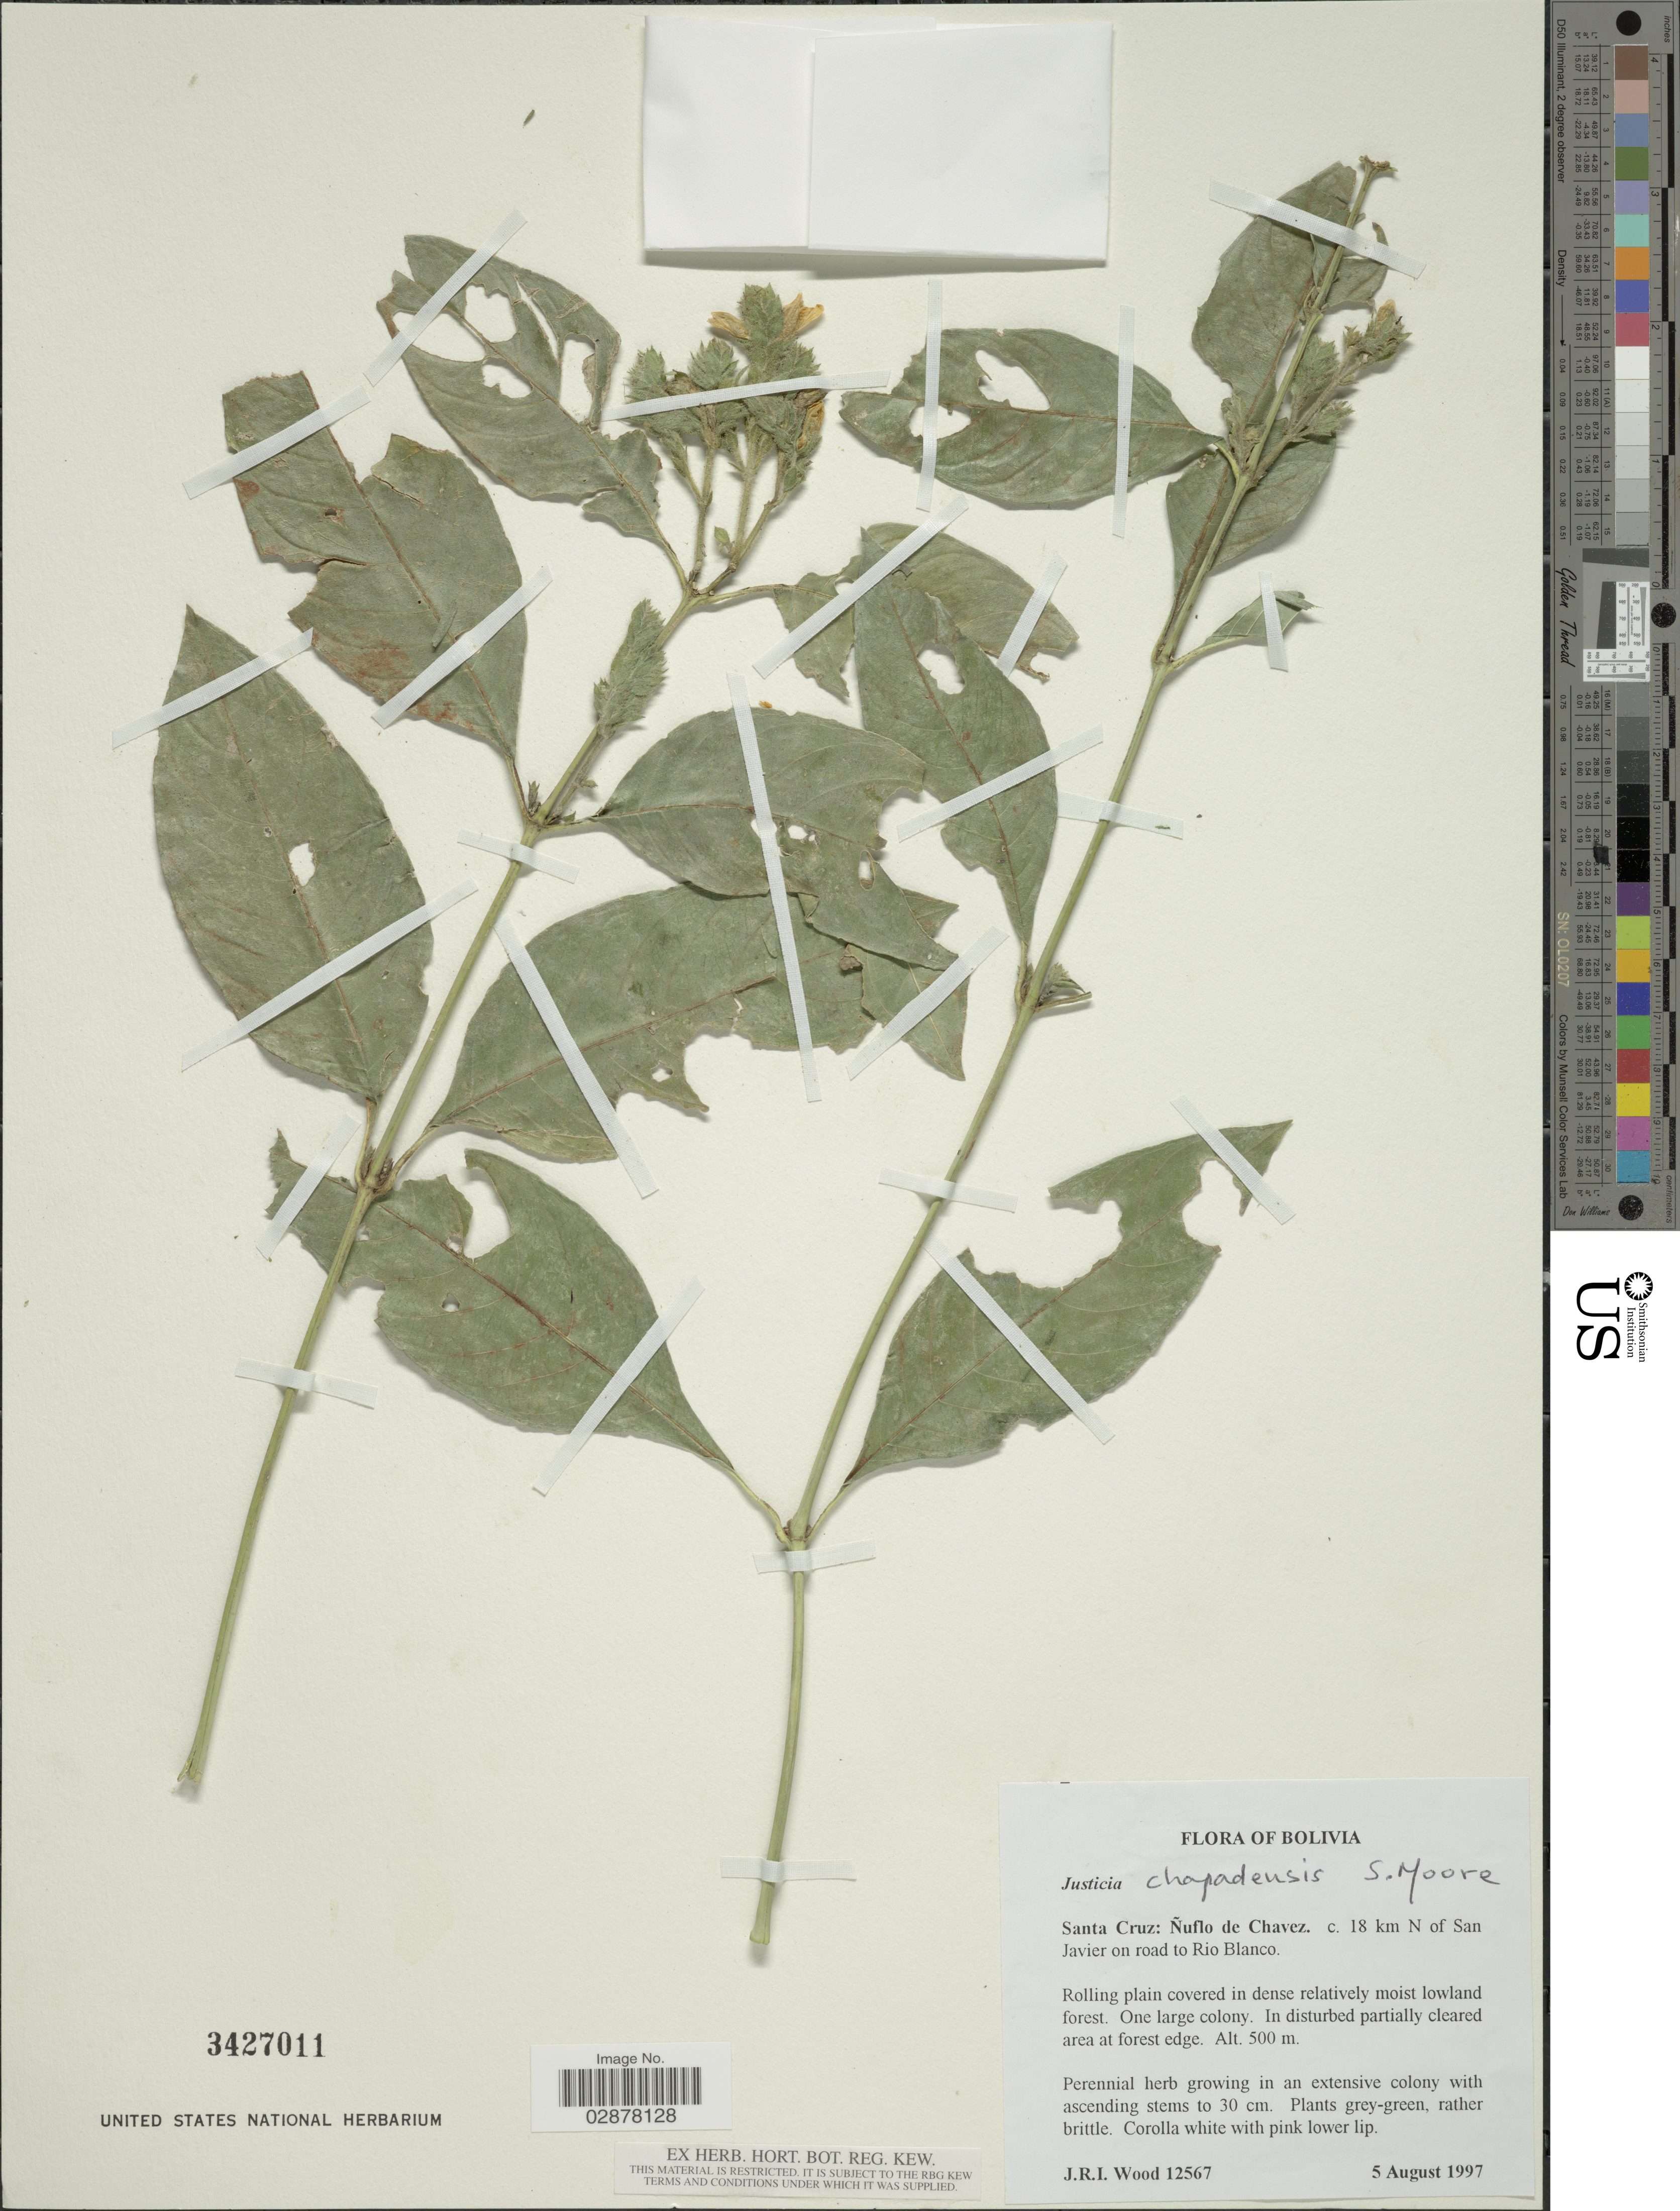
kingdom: Plantae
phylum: Tracheophyta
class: Magnoliopsida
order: Lamiales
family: Acanthaceae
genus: Justicia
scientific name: Justicia chapadensis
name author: S. Moore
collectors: J. R. I. Wood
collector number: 12567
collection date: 1997-08-05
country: Bolivia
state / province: Santa Cruz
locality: Ñuflo de Chavez, c. 18 km N of San Javier on road to Rio Blanco.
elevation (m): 500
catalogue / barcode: US 3427011